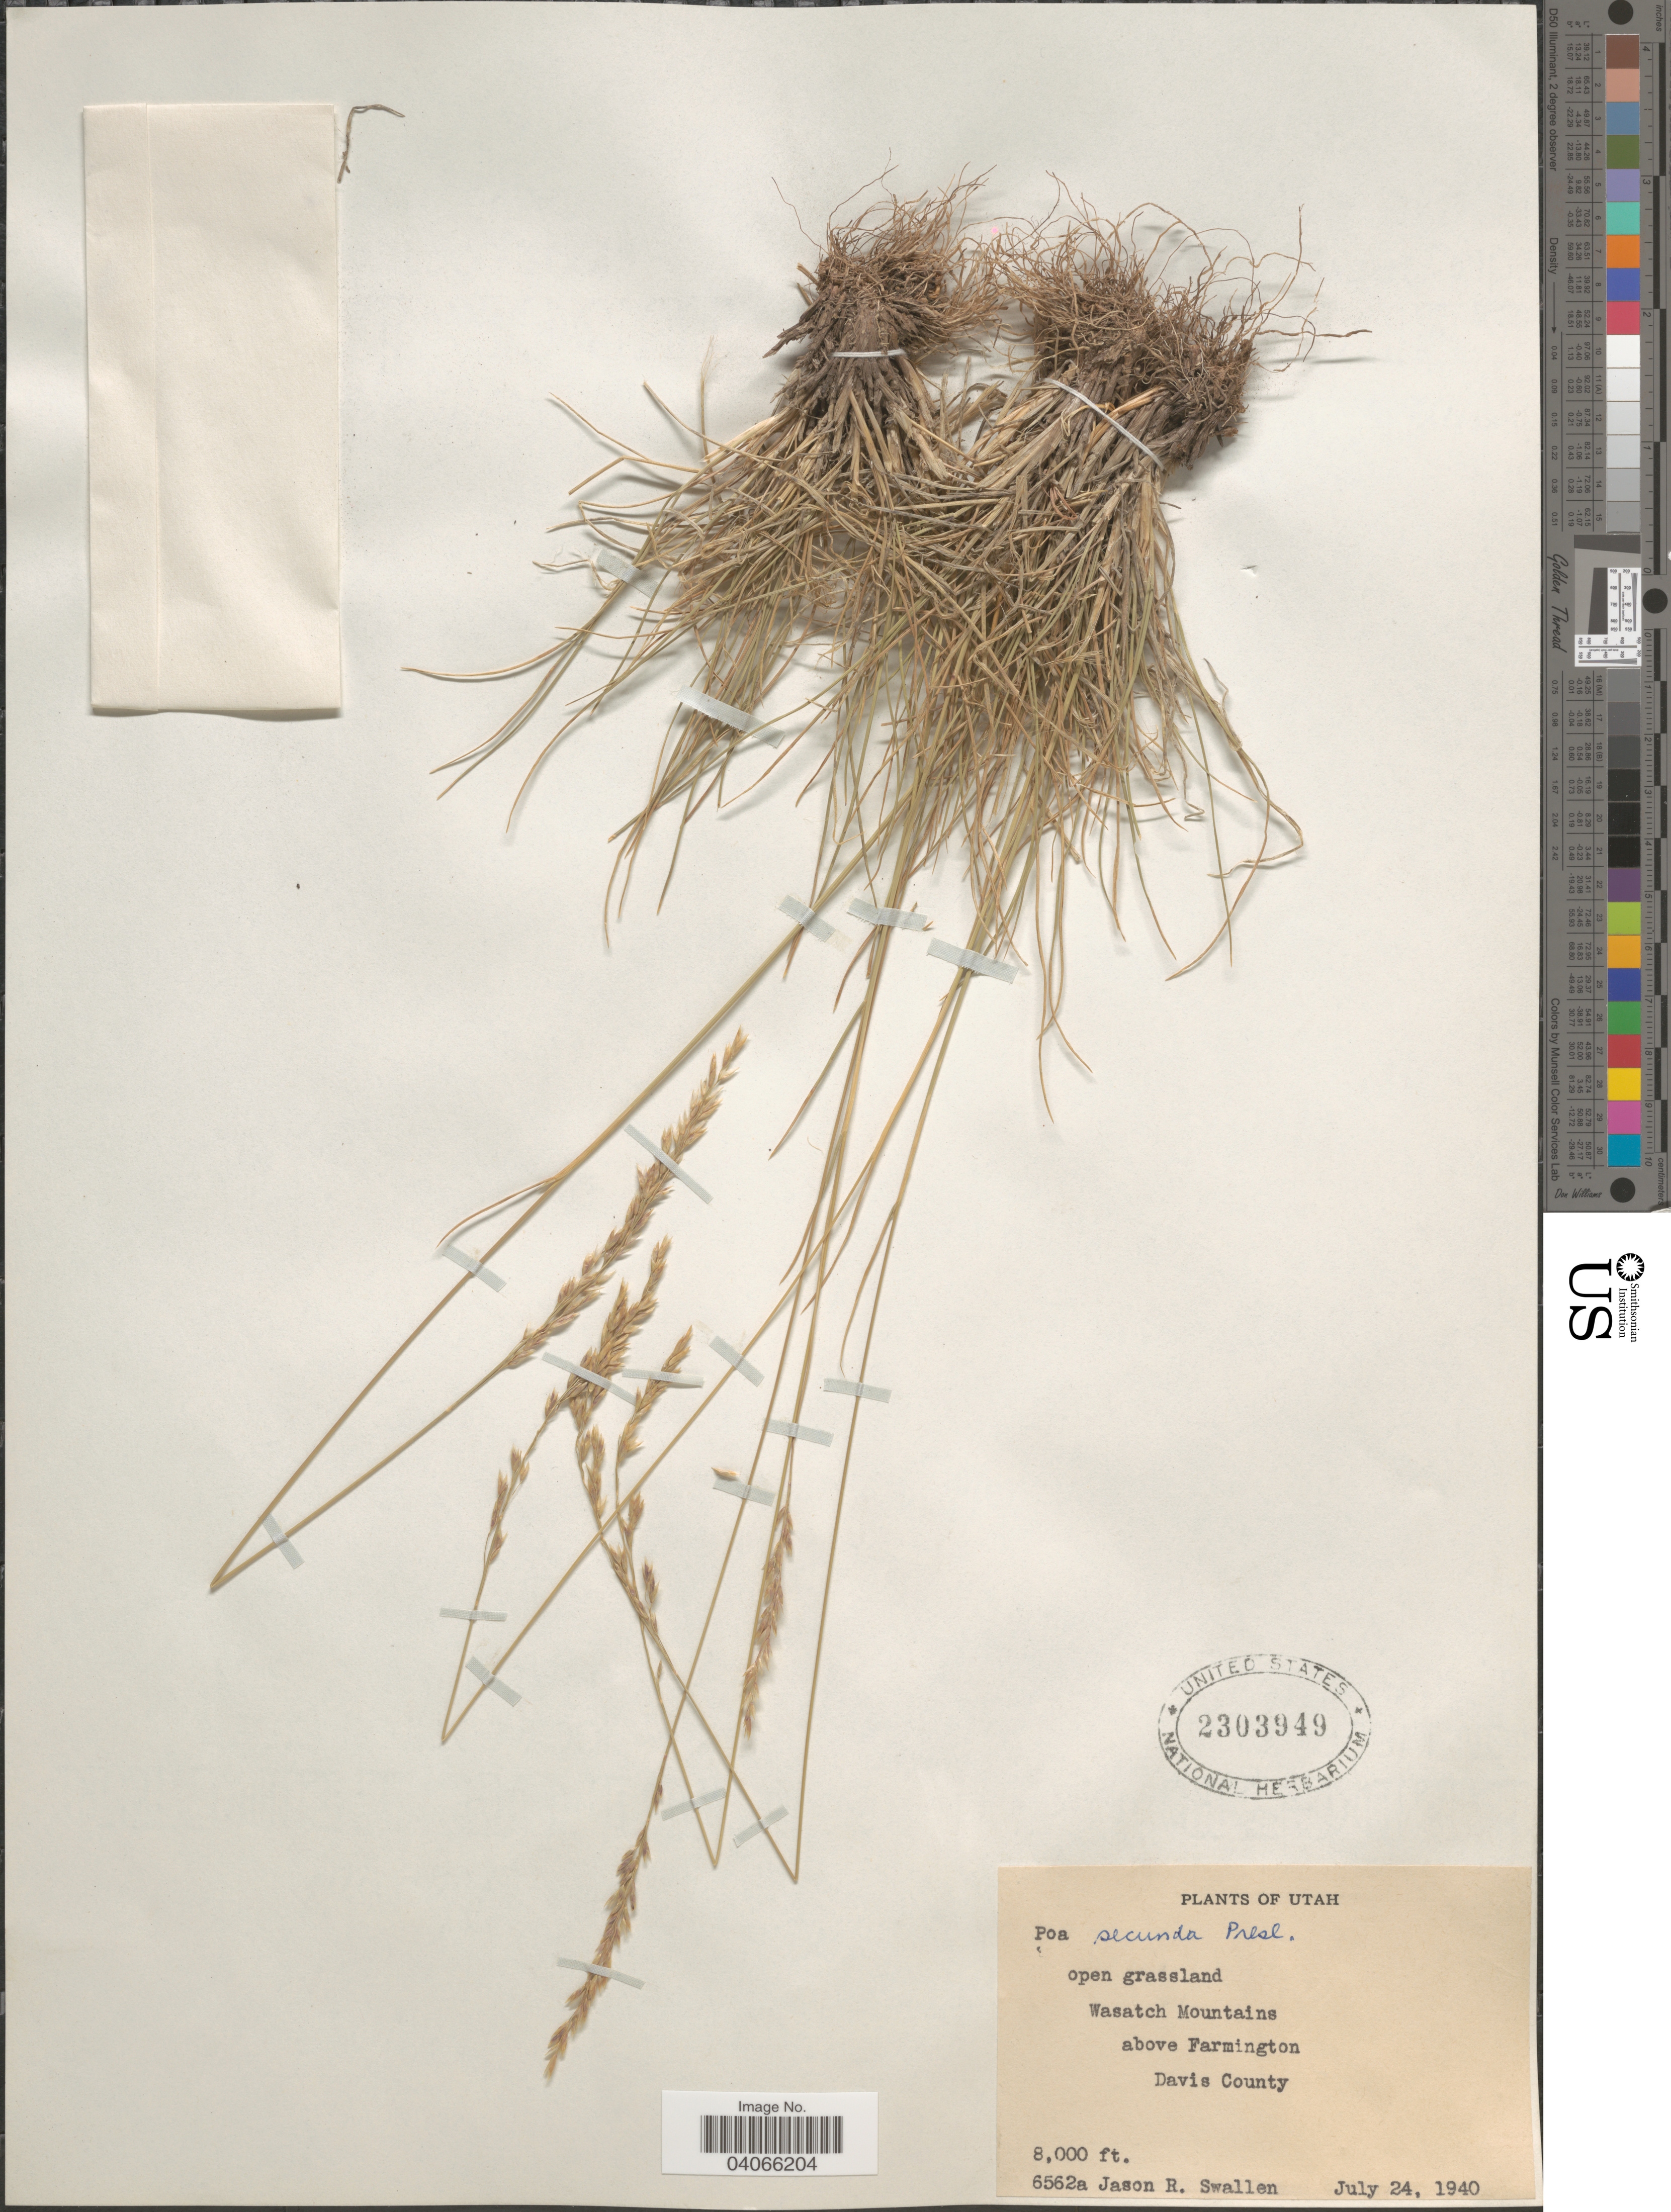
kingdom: Plantae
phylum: Tracheophyta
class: Liliopsida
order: Poales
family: Poaceae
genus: Poa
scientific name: Poa secunda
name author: J. Presl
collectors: J. R. Swallen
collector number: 6562a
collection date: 1940-07-24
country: United States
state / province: Utah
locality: Wasatch Mountains above Farmington, Davis County.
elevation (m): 2438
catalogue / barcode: US 2303949